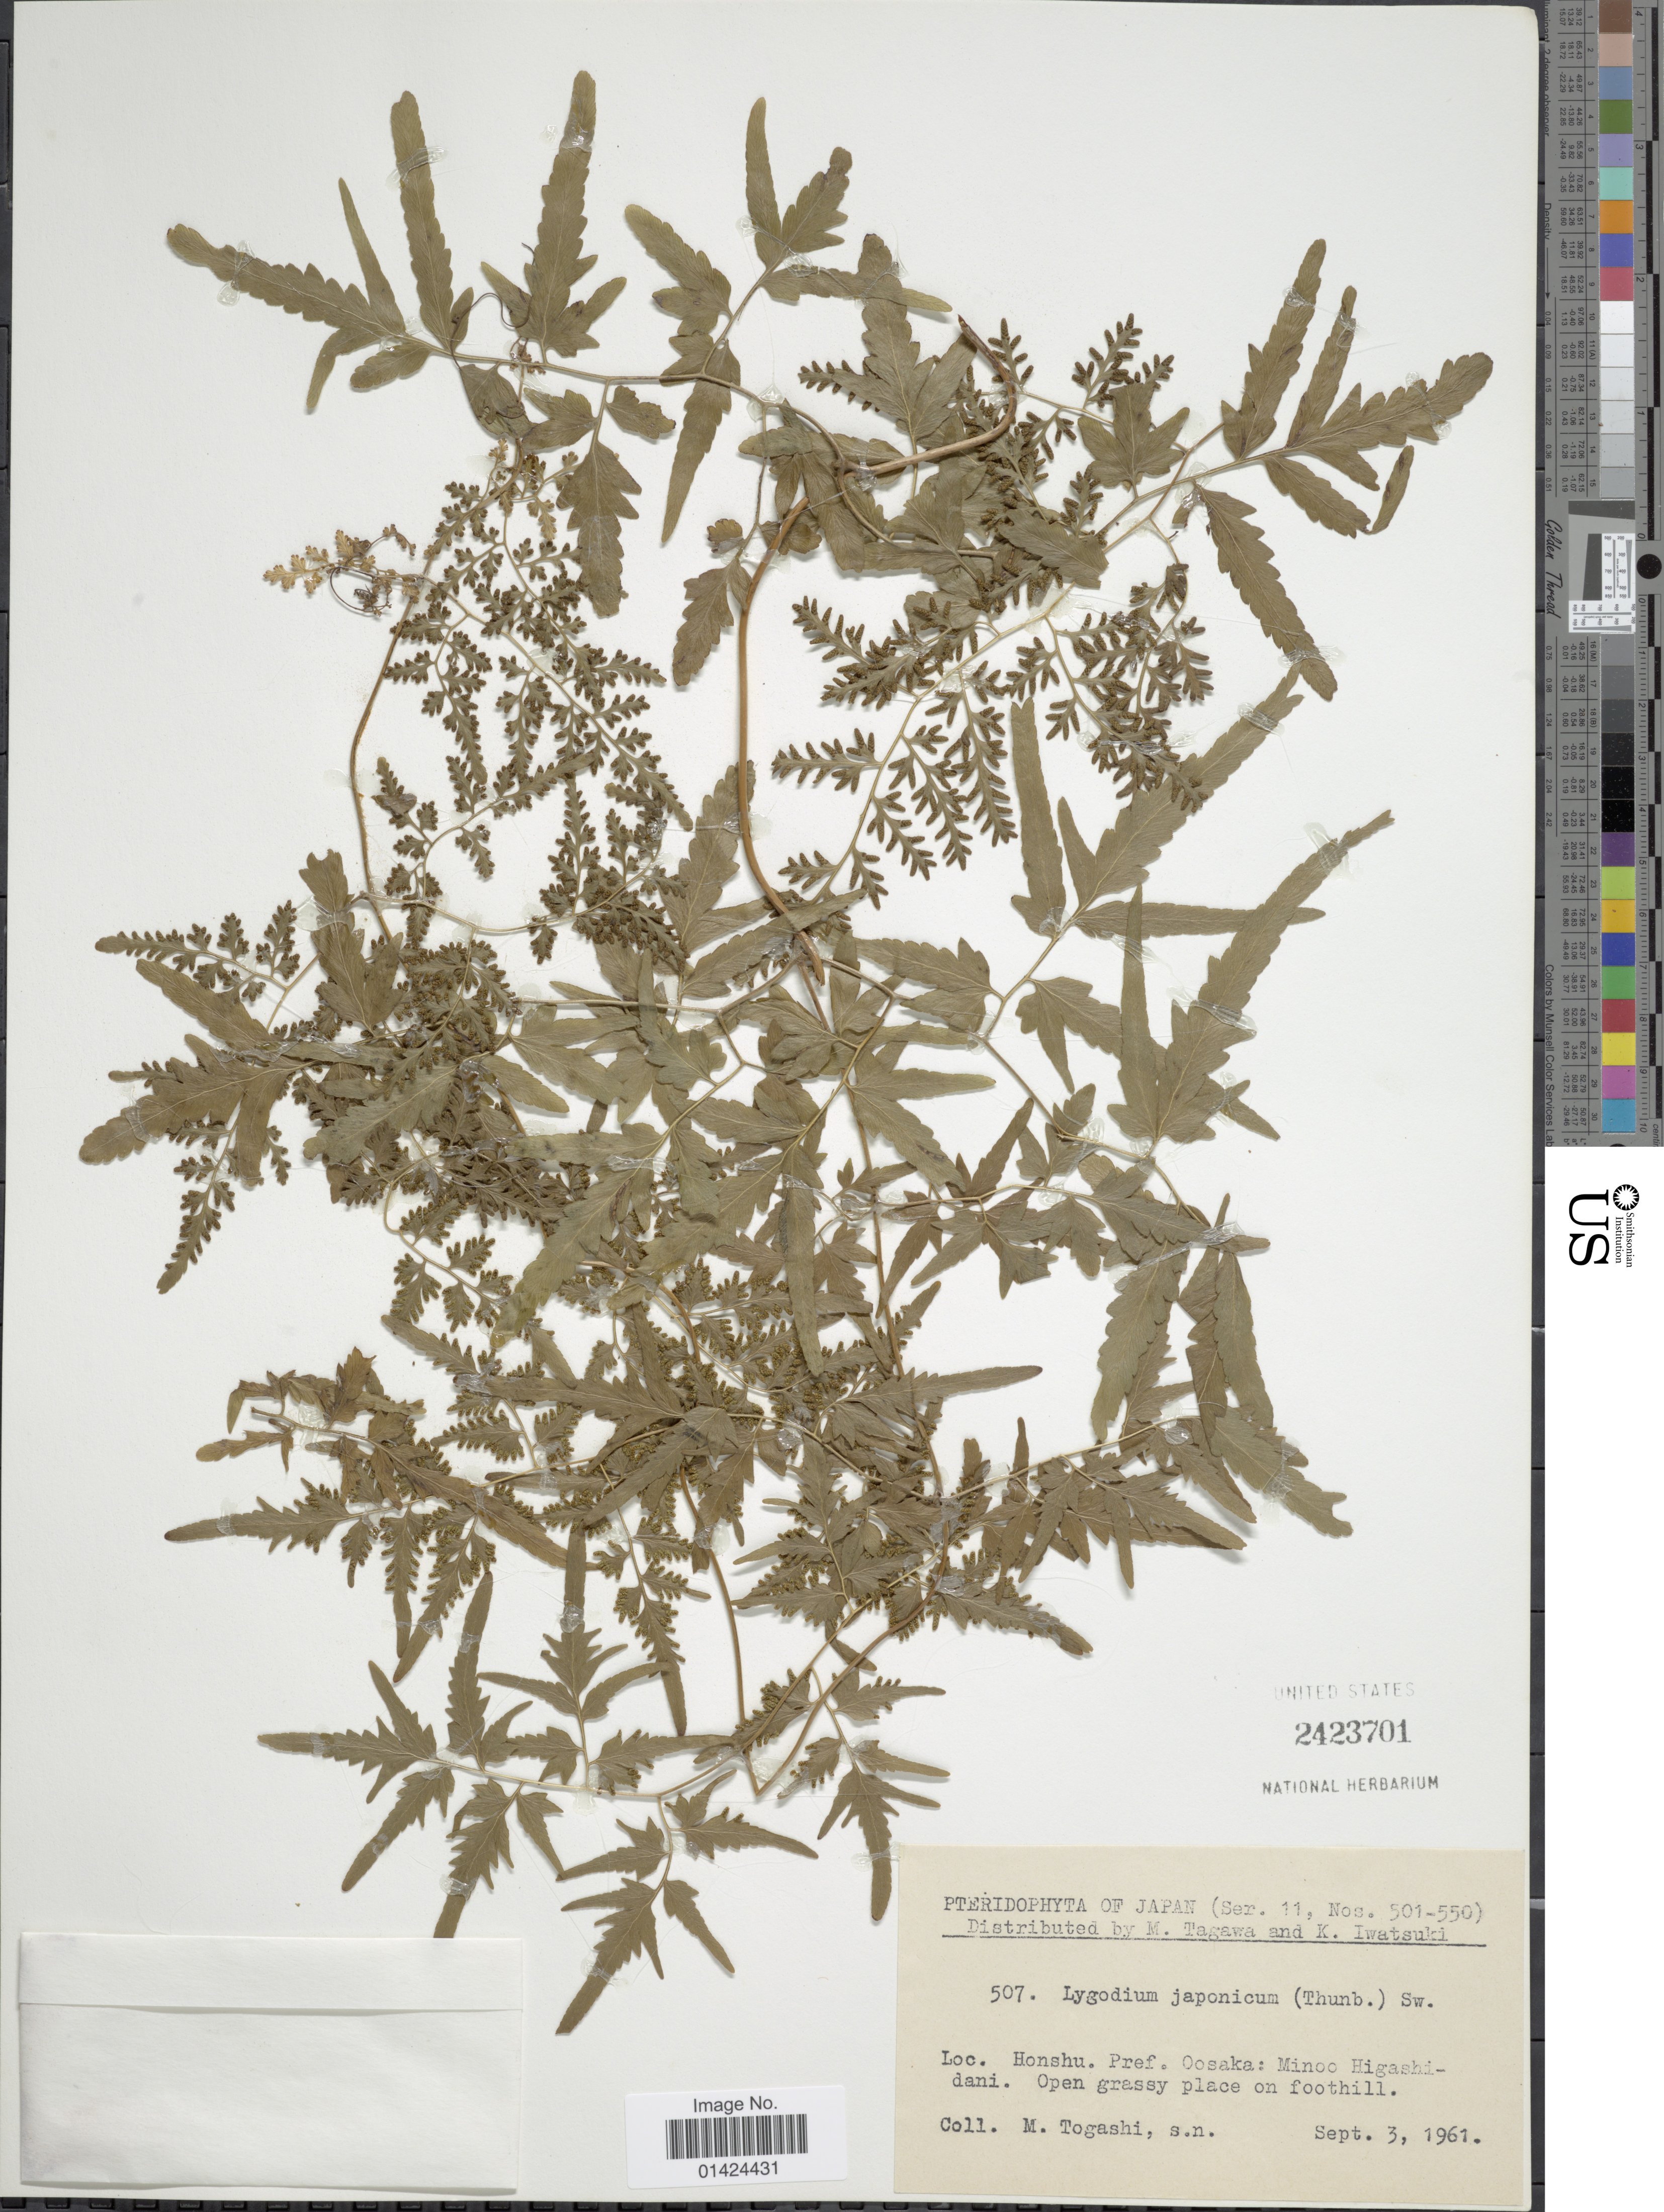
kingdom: Plantae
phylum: Tracheophyta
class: Polypodiopsida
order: Schizaeales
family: Lygodiaceae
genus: Lygodium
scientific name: Lygodium japonicum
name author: (Thunb.) Sw.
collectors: M. Togashi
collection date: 1961-09-03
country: Japan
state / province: Osaka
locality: Honshu. Pref. Oosaka:Minoo Higashi-dani.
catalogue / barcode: US 2423701